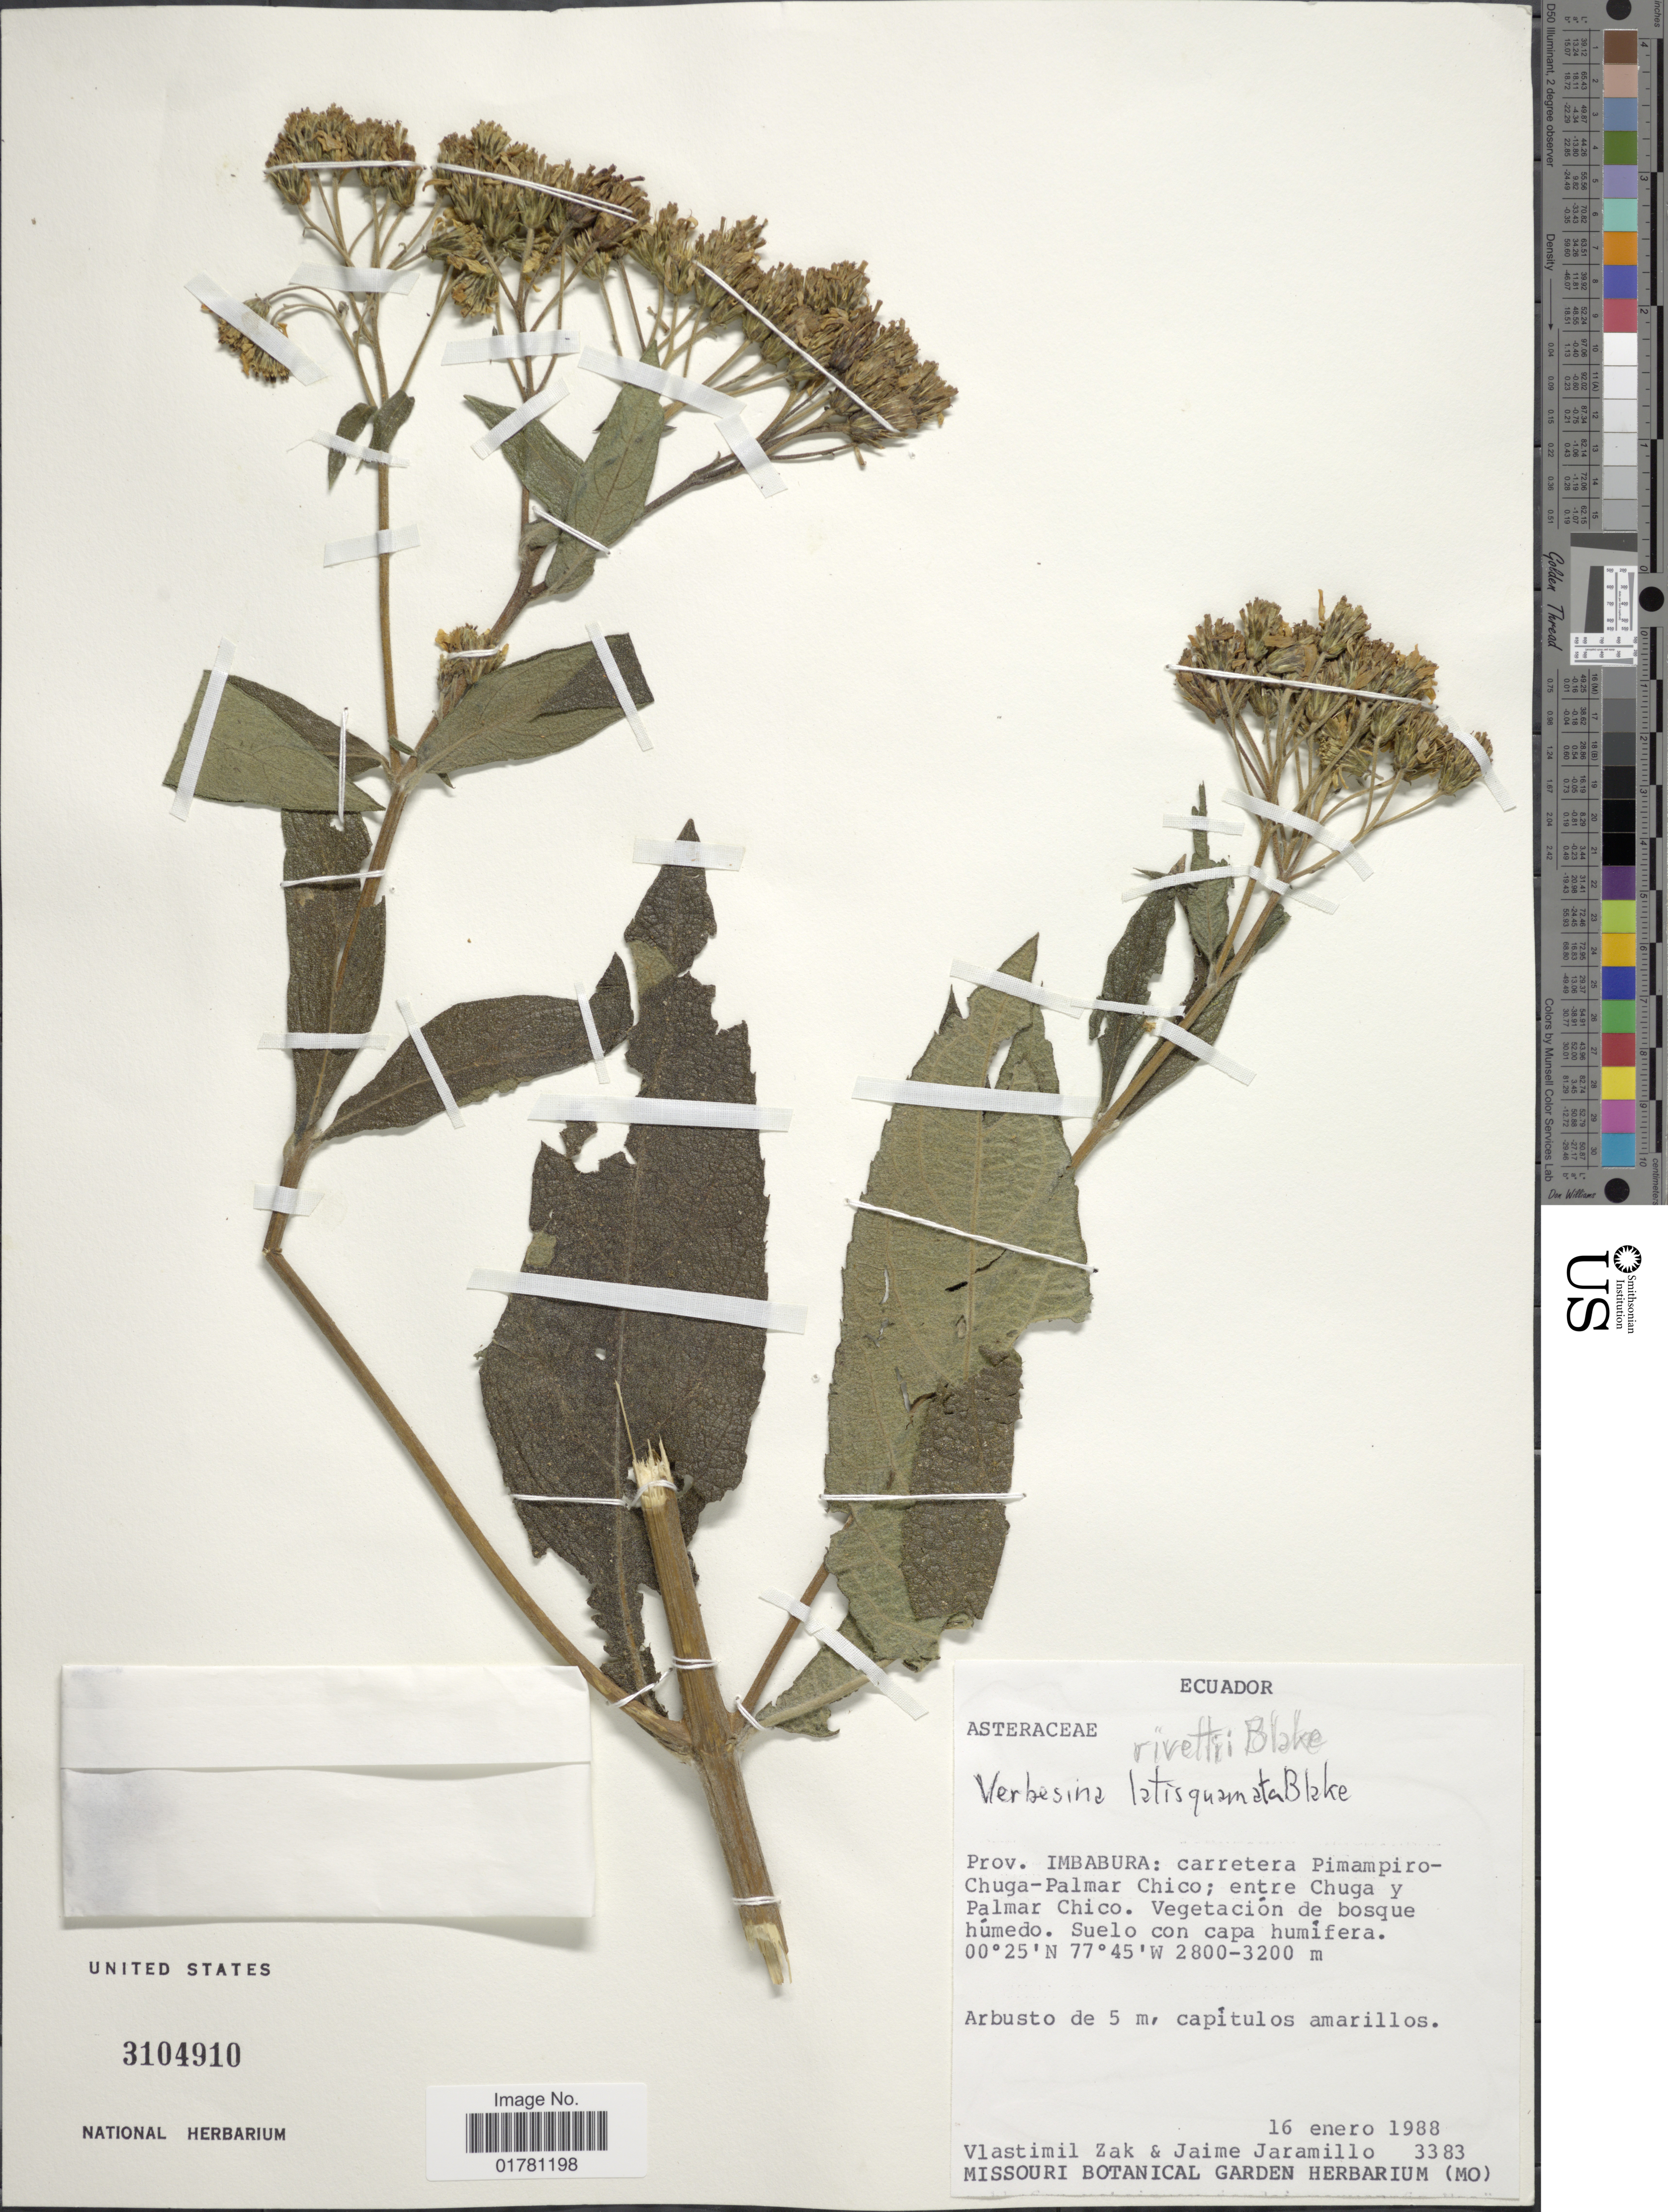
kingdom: Plantae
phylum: Tracheophyta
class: Magnoliopsida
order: Asterales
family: Asteraceae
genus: Verbesina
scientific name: Verbesina rivetii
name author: S.F. Blake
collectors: V. Zak & J. Jaramillo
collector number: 3383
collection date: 1988-01-16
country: Ecuador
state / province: Imbabura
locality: Carretera Pimampiro-Chuga-Palmar Chico; entre Chiga y Palmar Chico. Vegetación de bosque húmedo. Suelo con capa humfera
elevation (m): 2800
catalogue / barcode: US 3104910